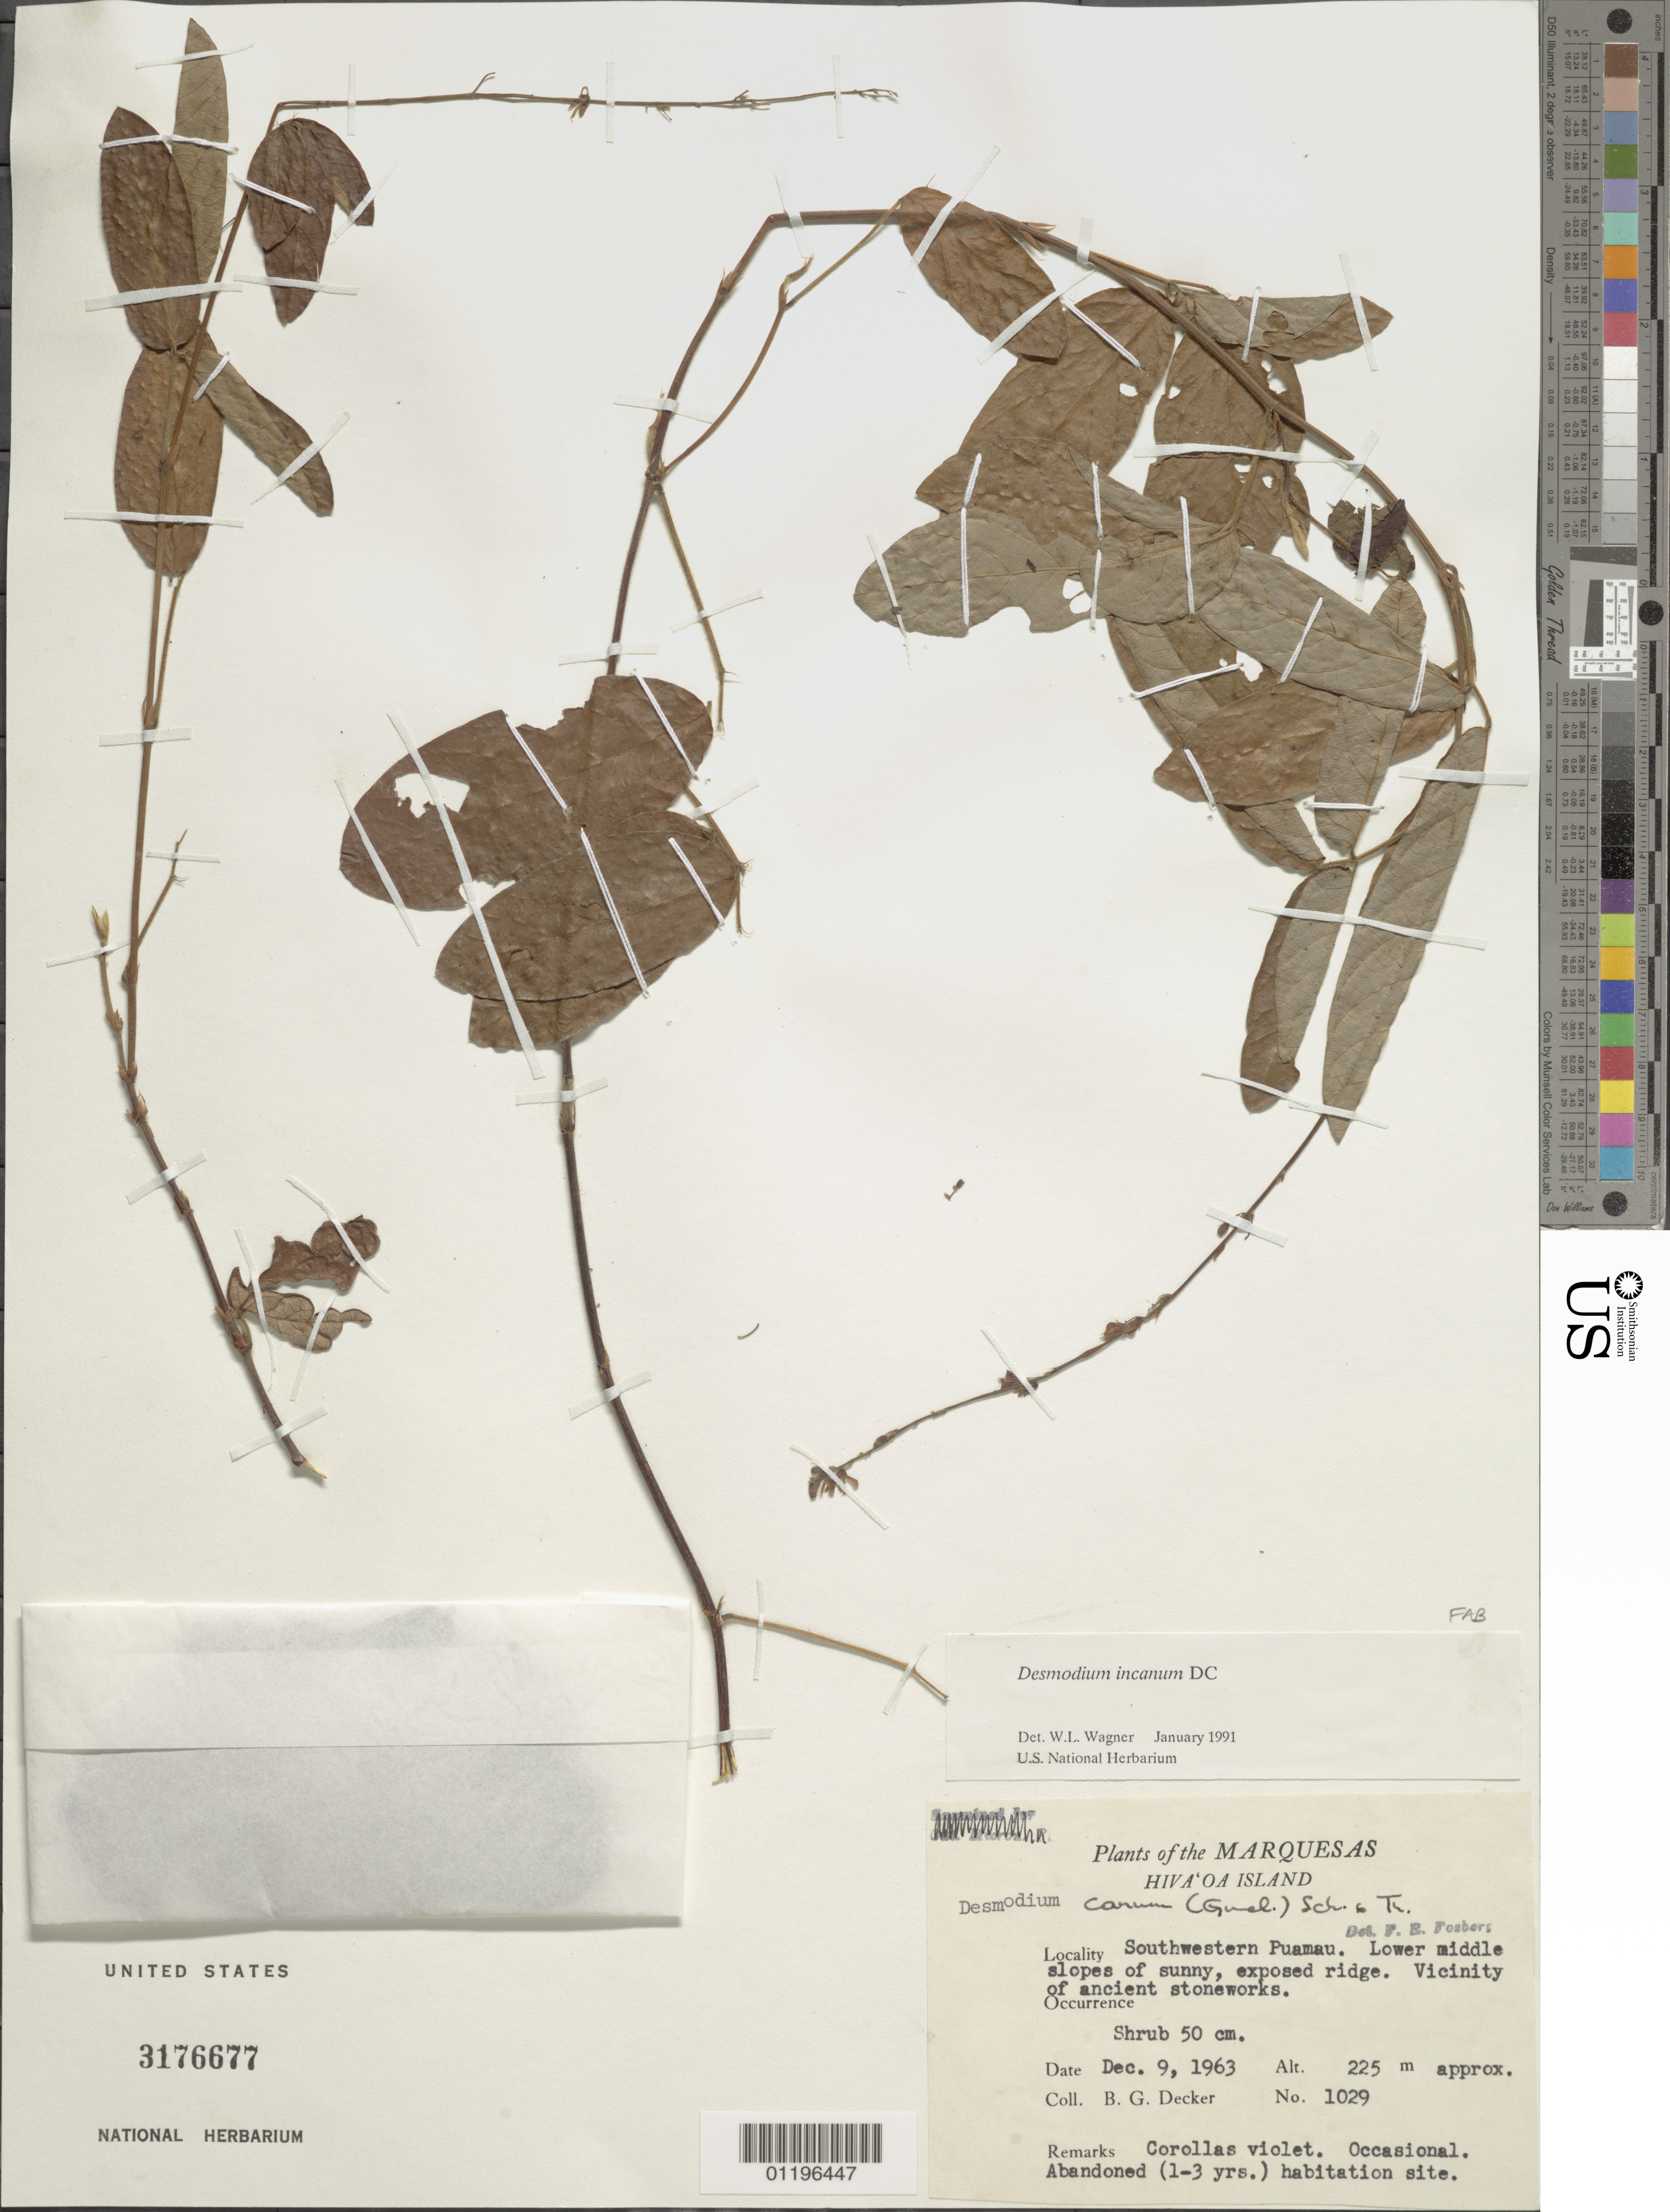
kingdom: Plantae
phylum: Tracheophyta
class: Magnoliopsida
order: Fabales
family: Fabaceae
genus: Desmodium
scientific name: Desmodium incanum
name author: (Sw.) DC.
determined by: Wagner, W. L., (BOT), Smithsonian Institution - National Museum of Natural History (UNITED STATES)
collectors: B. G. Decker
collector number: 1029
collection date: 1963-12-09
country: French Polynesia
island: Hiva Oa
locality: SW Puamau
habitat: Lower middle slopes of sunny, exposed ridge. Vicinity of ancient stoneworks. Occasional. Abandoned (1-3 yrs) habitation site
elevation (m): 225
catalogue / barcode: US 3176677